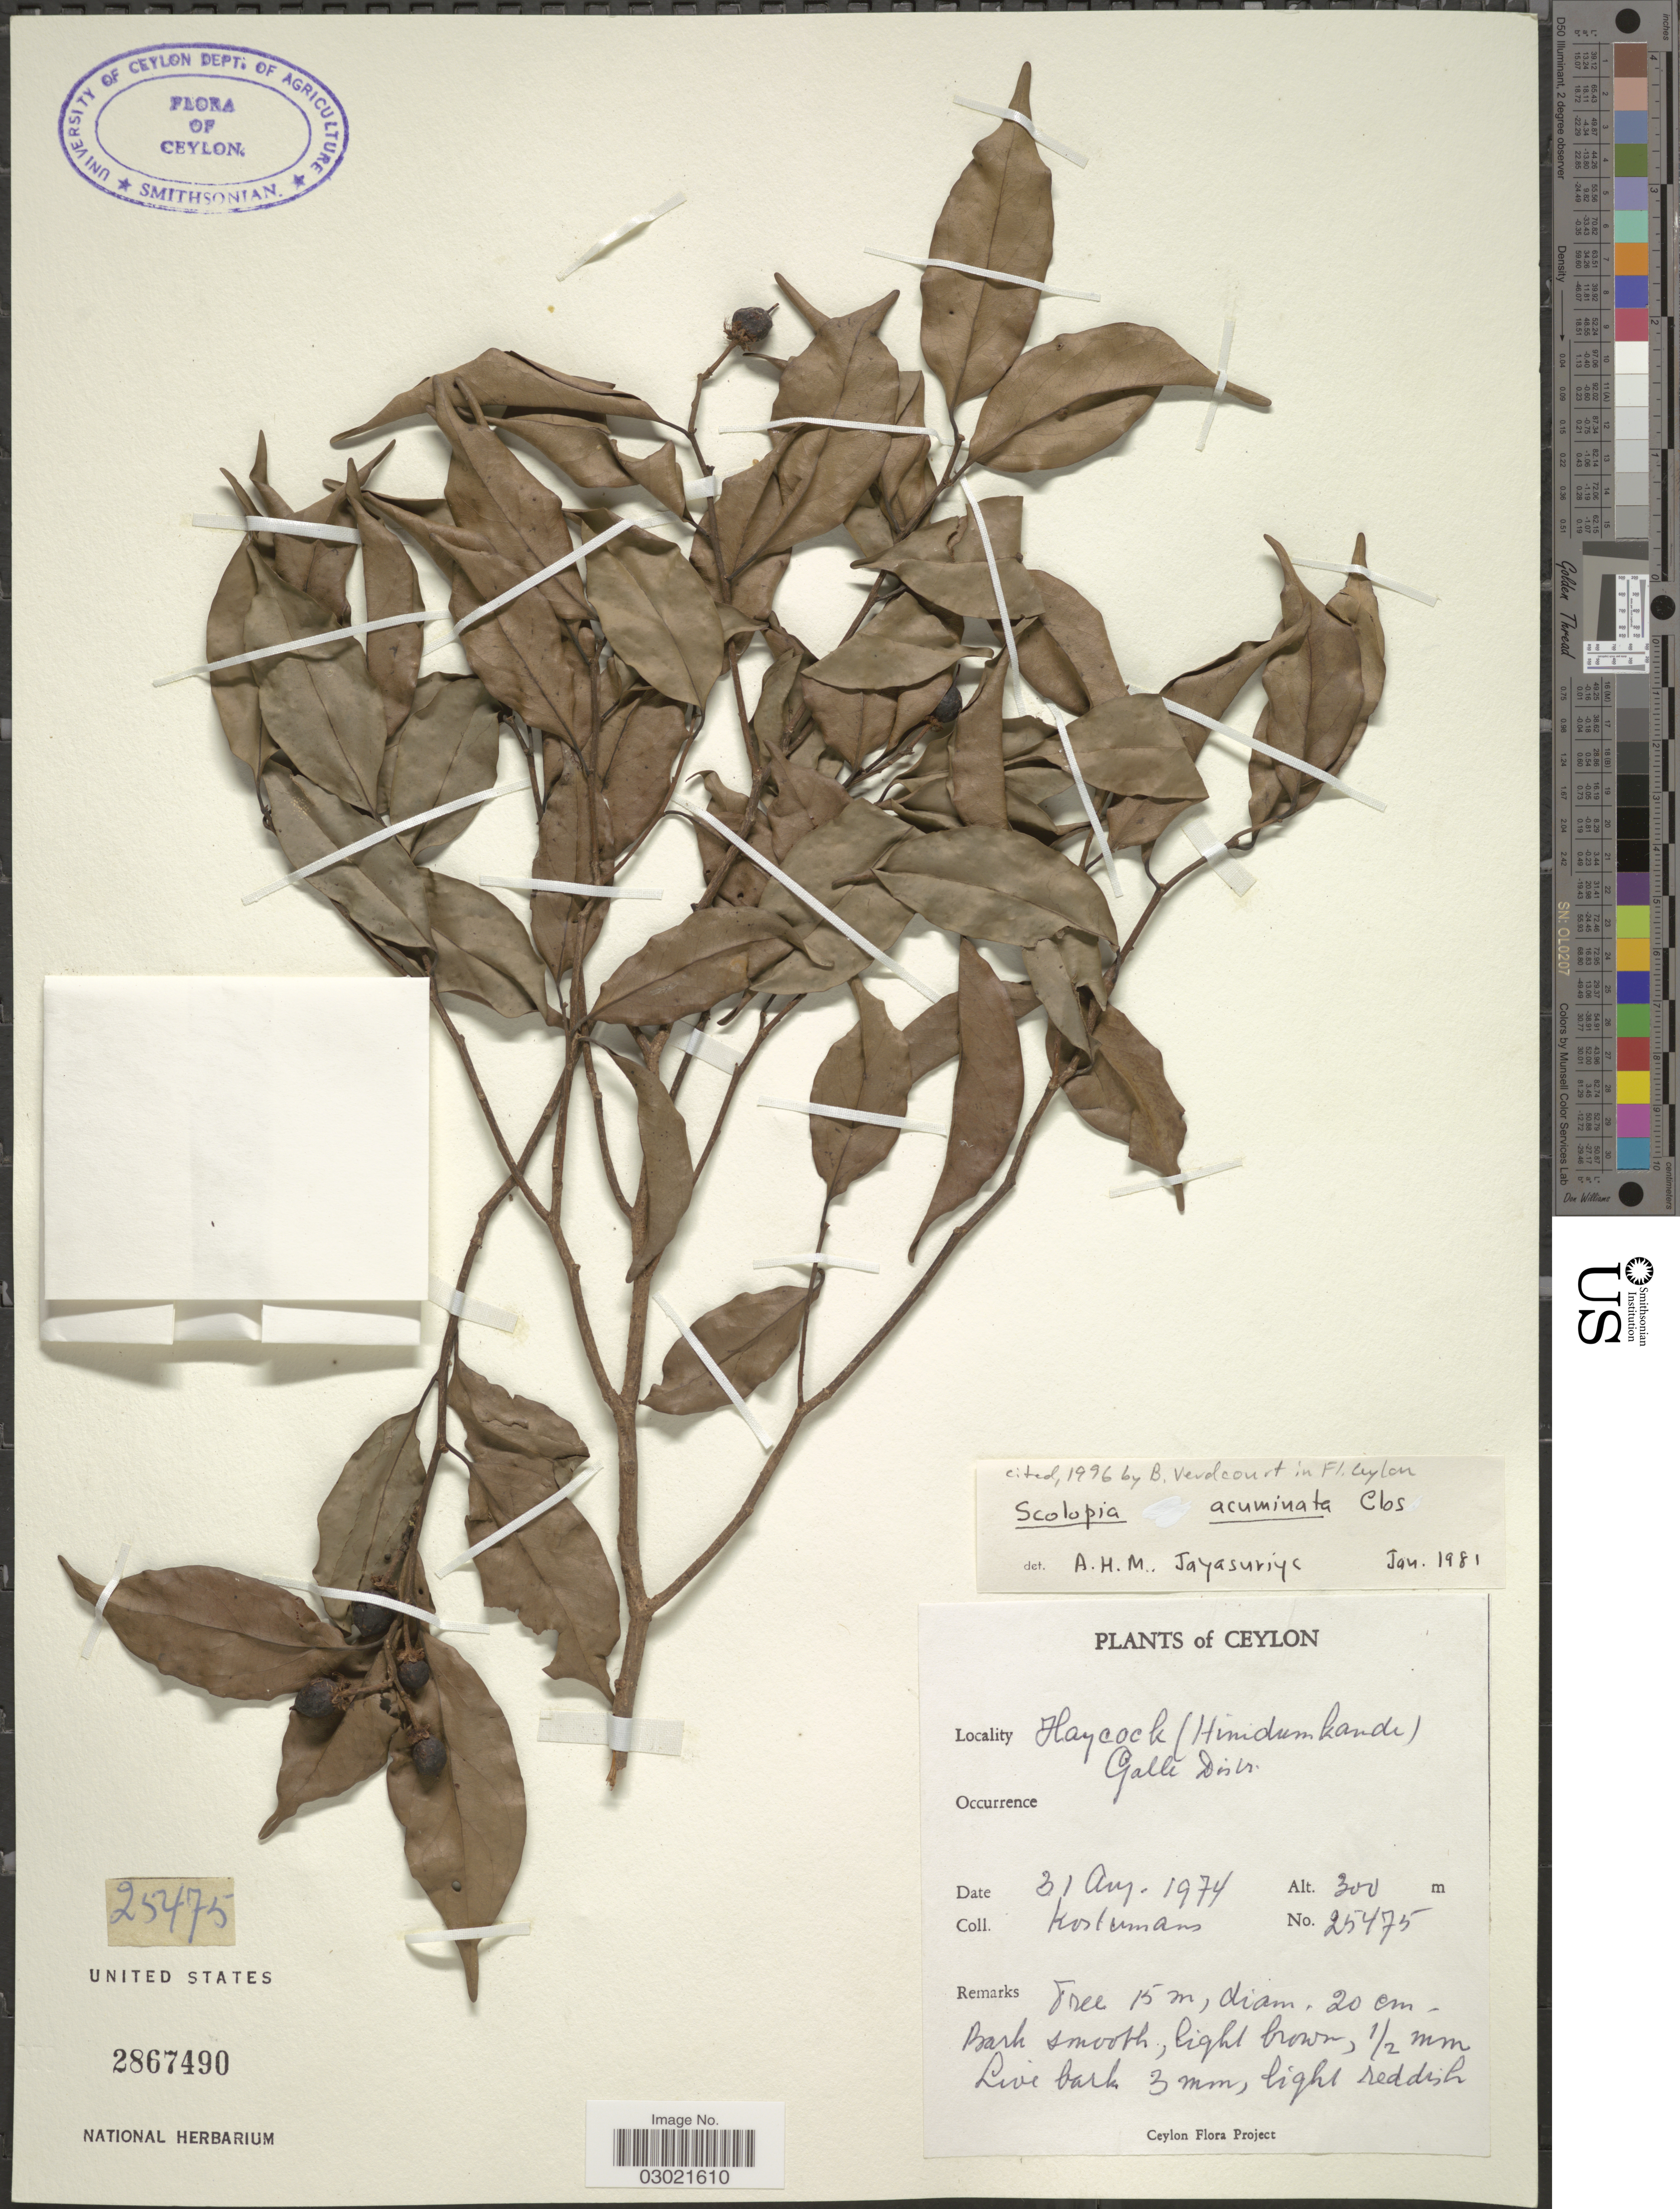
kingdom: Plantae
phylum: Tracheophyta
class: Magnoliopsida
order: Malpighiales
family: Salicaceae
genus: Scolopia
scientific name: Scolopia acuminata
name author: Clos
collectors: Kostermans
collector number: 25475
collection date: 1974-08-31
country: Sri Lanka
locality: Ceylon. Haycock (Hindumkande), Galle Distr.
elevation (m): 300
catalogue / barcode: US 2867490